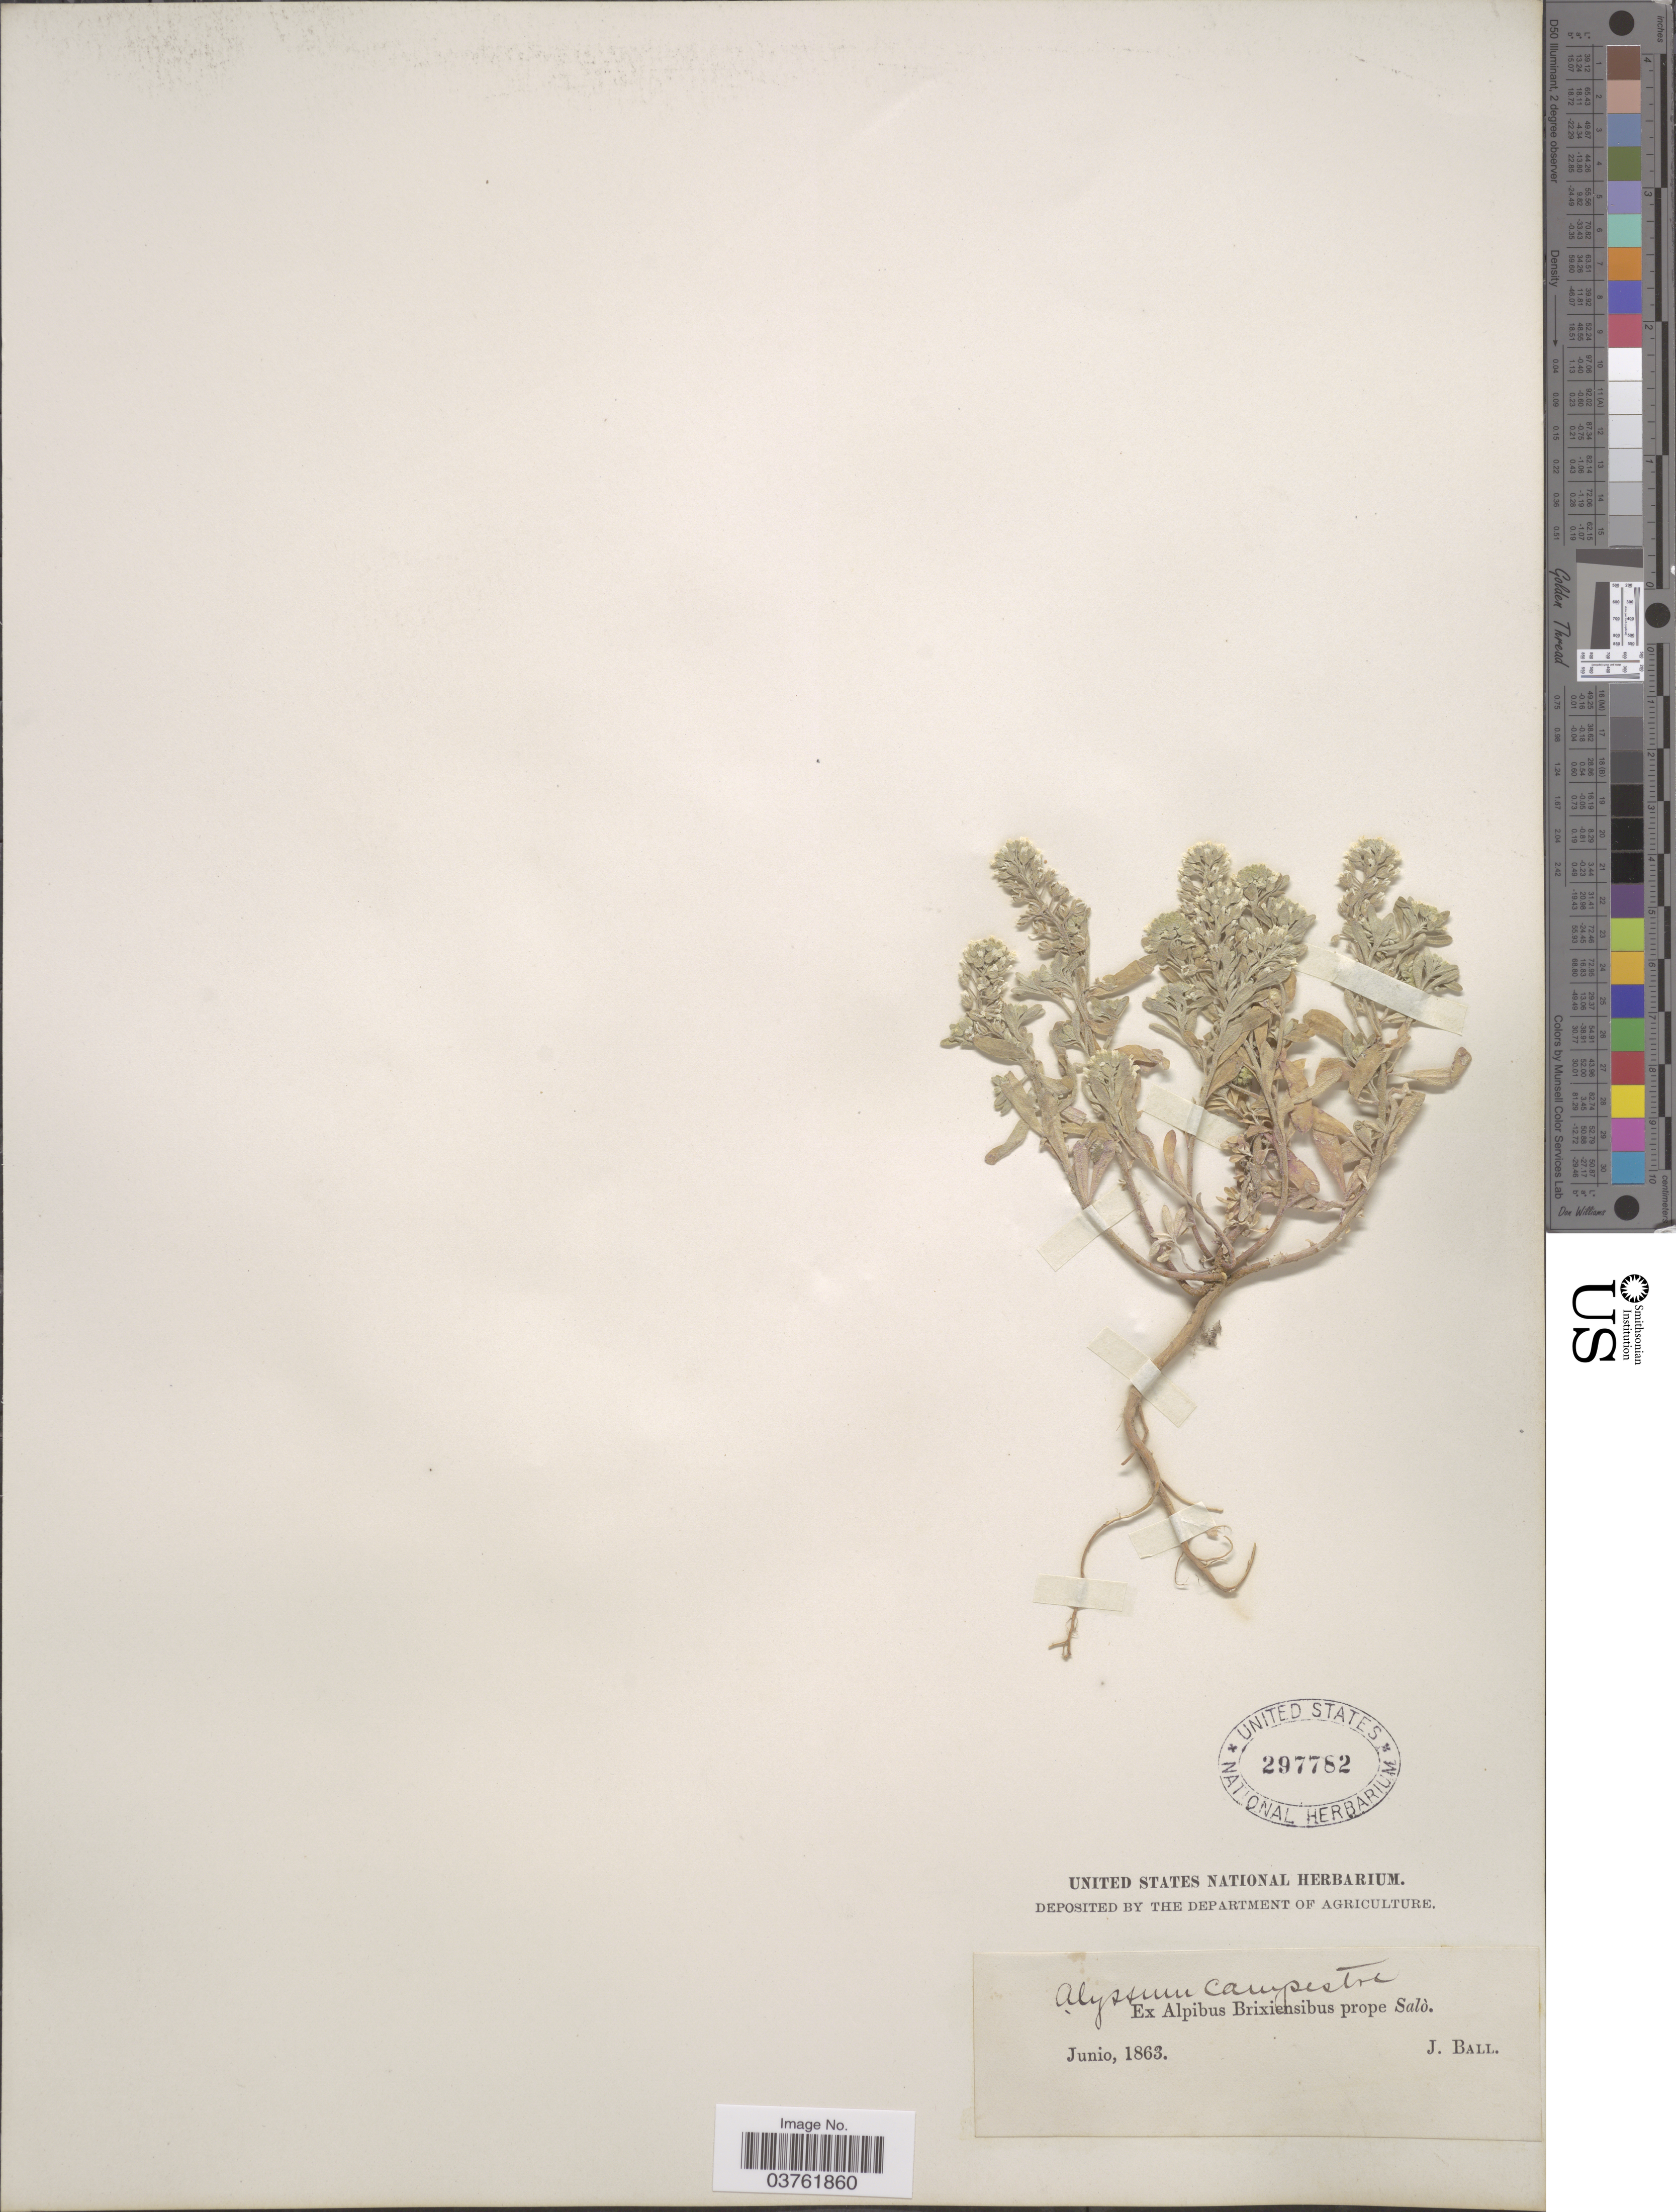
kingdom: Plantae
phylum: Tracheophyta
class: Magnoliopsida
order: Brassicales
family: Brassicaceae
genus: Alyssum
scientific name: Alyssum campestre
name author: (L.) L.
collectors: J. Ball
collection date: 1863-06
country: Italy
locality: Ex Alpibus Brixiensibus prope Salò.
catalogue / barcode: US 297782